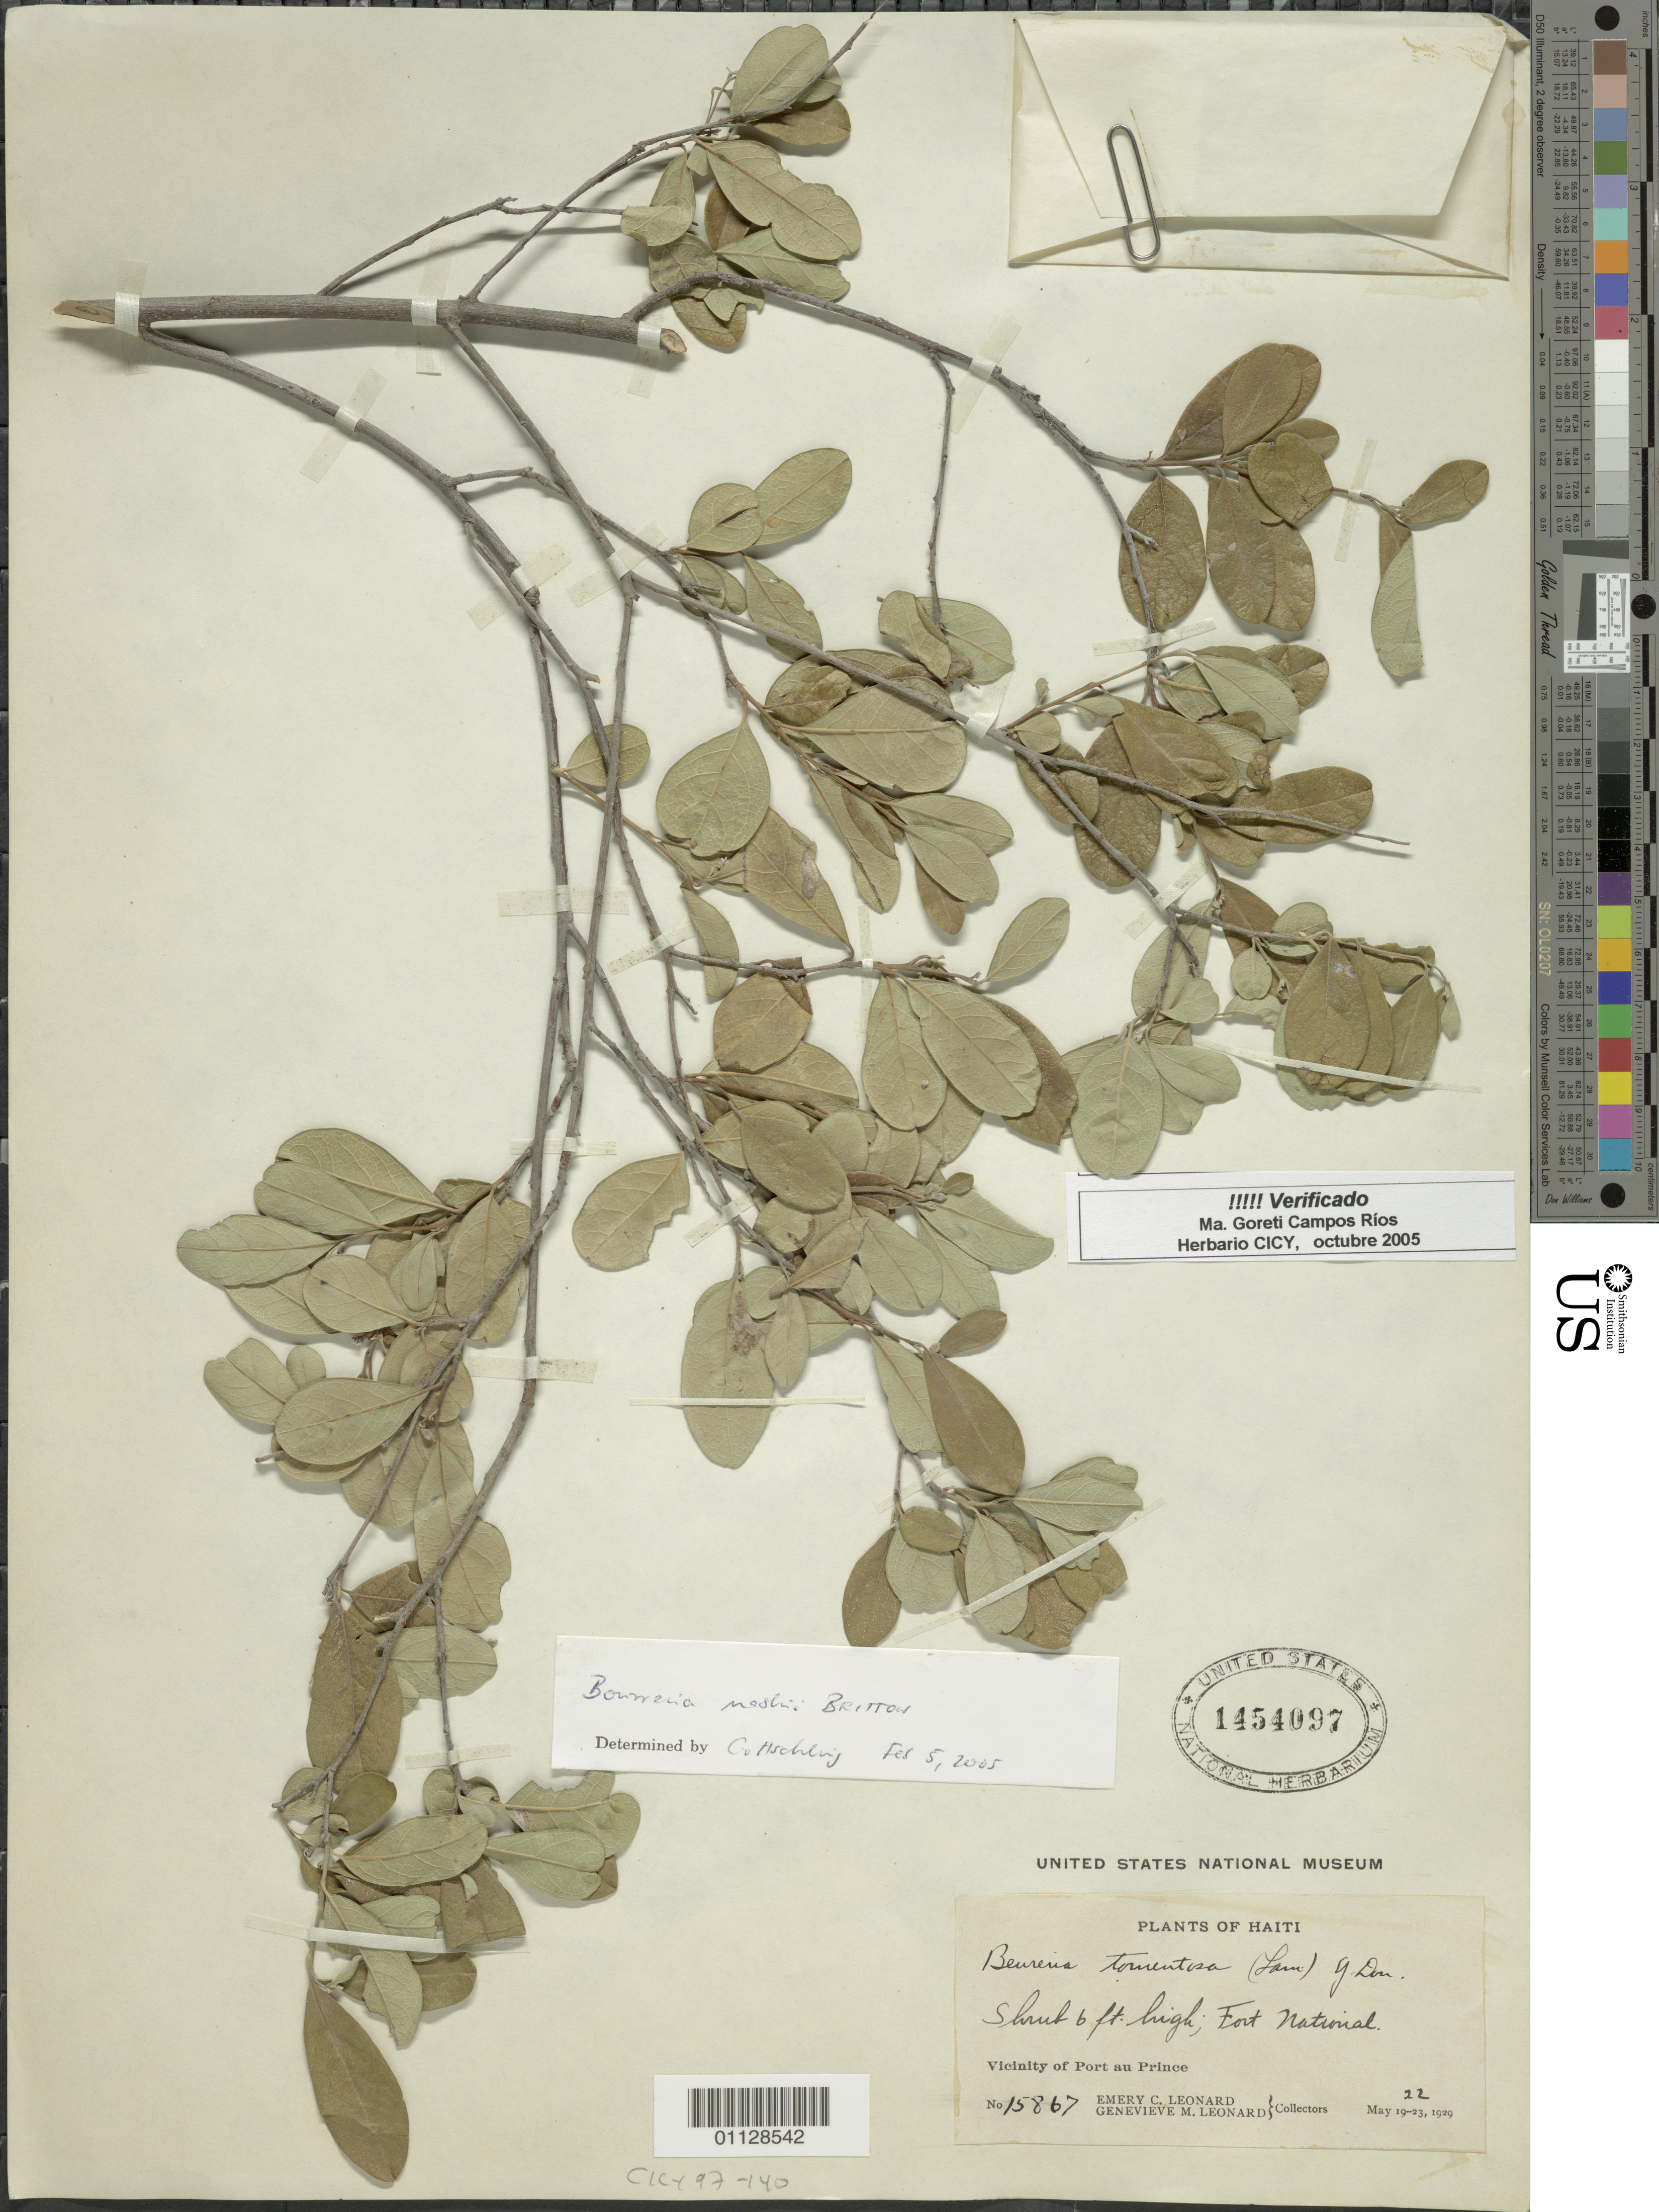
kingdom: Plantae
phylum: Tracheophyta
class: Magnoliopsida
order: Boraginales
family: Ehretiaceae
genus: Bourreria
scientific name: Bourreria nashii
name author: Britton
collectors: E. C. Leonard & G. M. Leonard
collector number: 15867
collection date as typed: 22 May 1929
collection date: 1929-05-22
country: Haiti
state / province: Óuest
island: Hispaniola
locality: Vicinity of Port au Prince: Fort National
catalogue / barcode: US 1454097